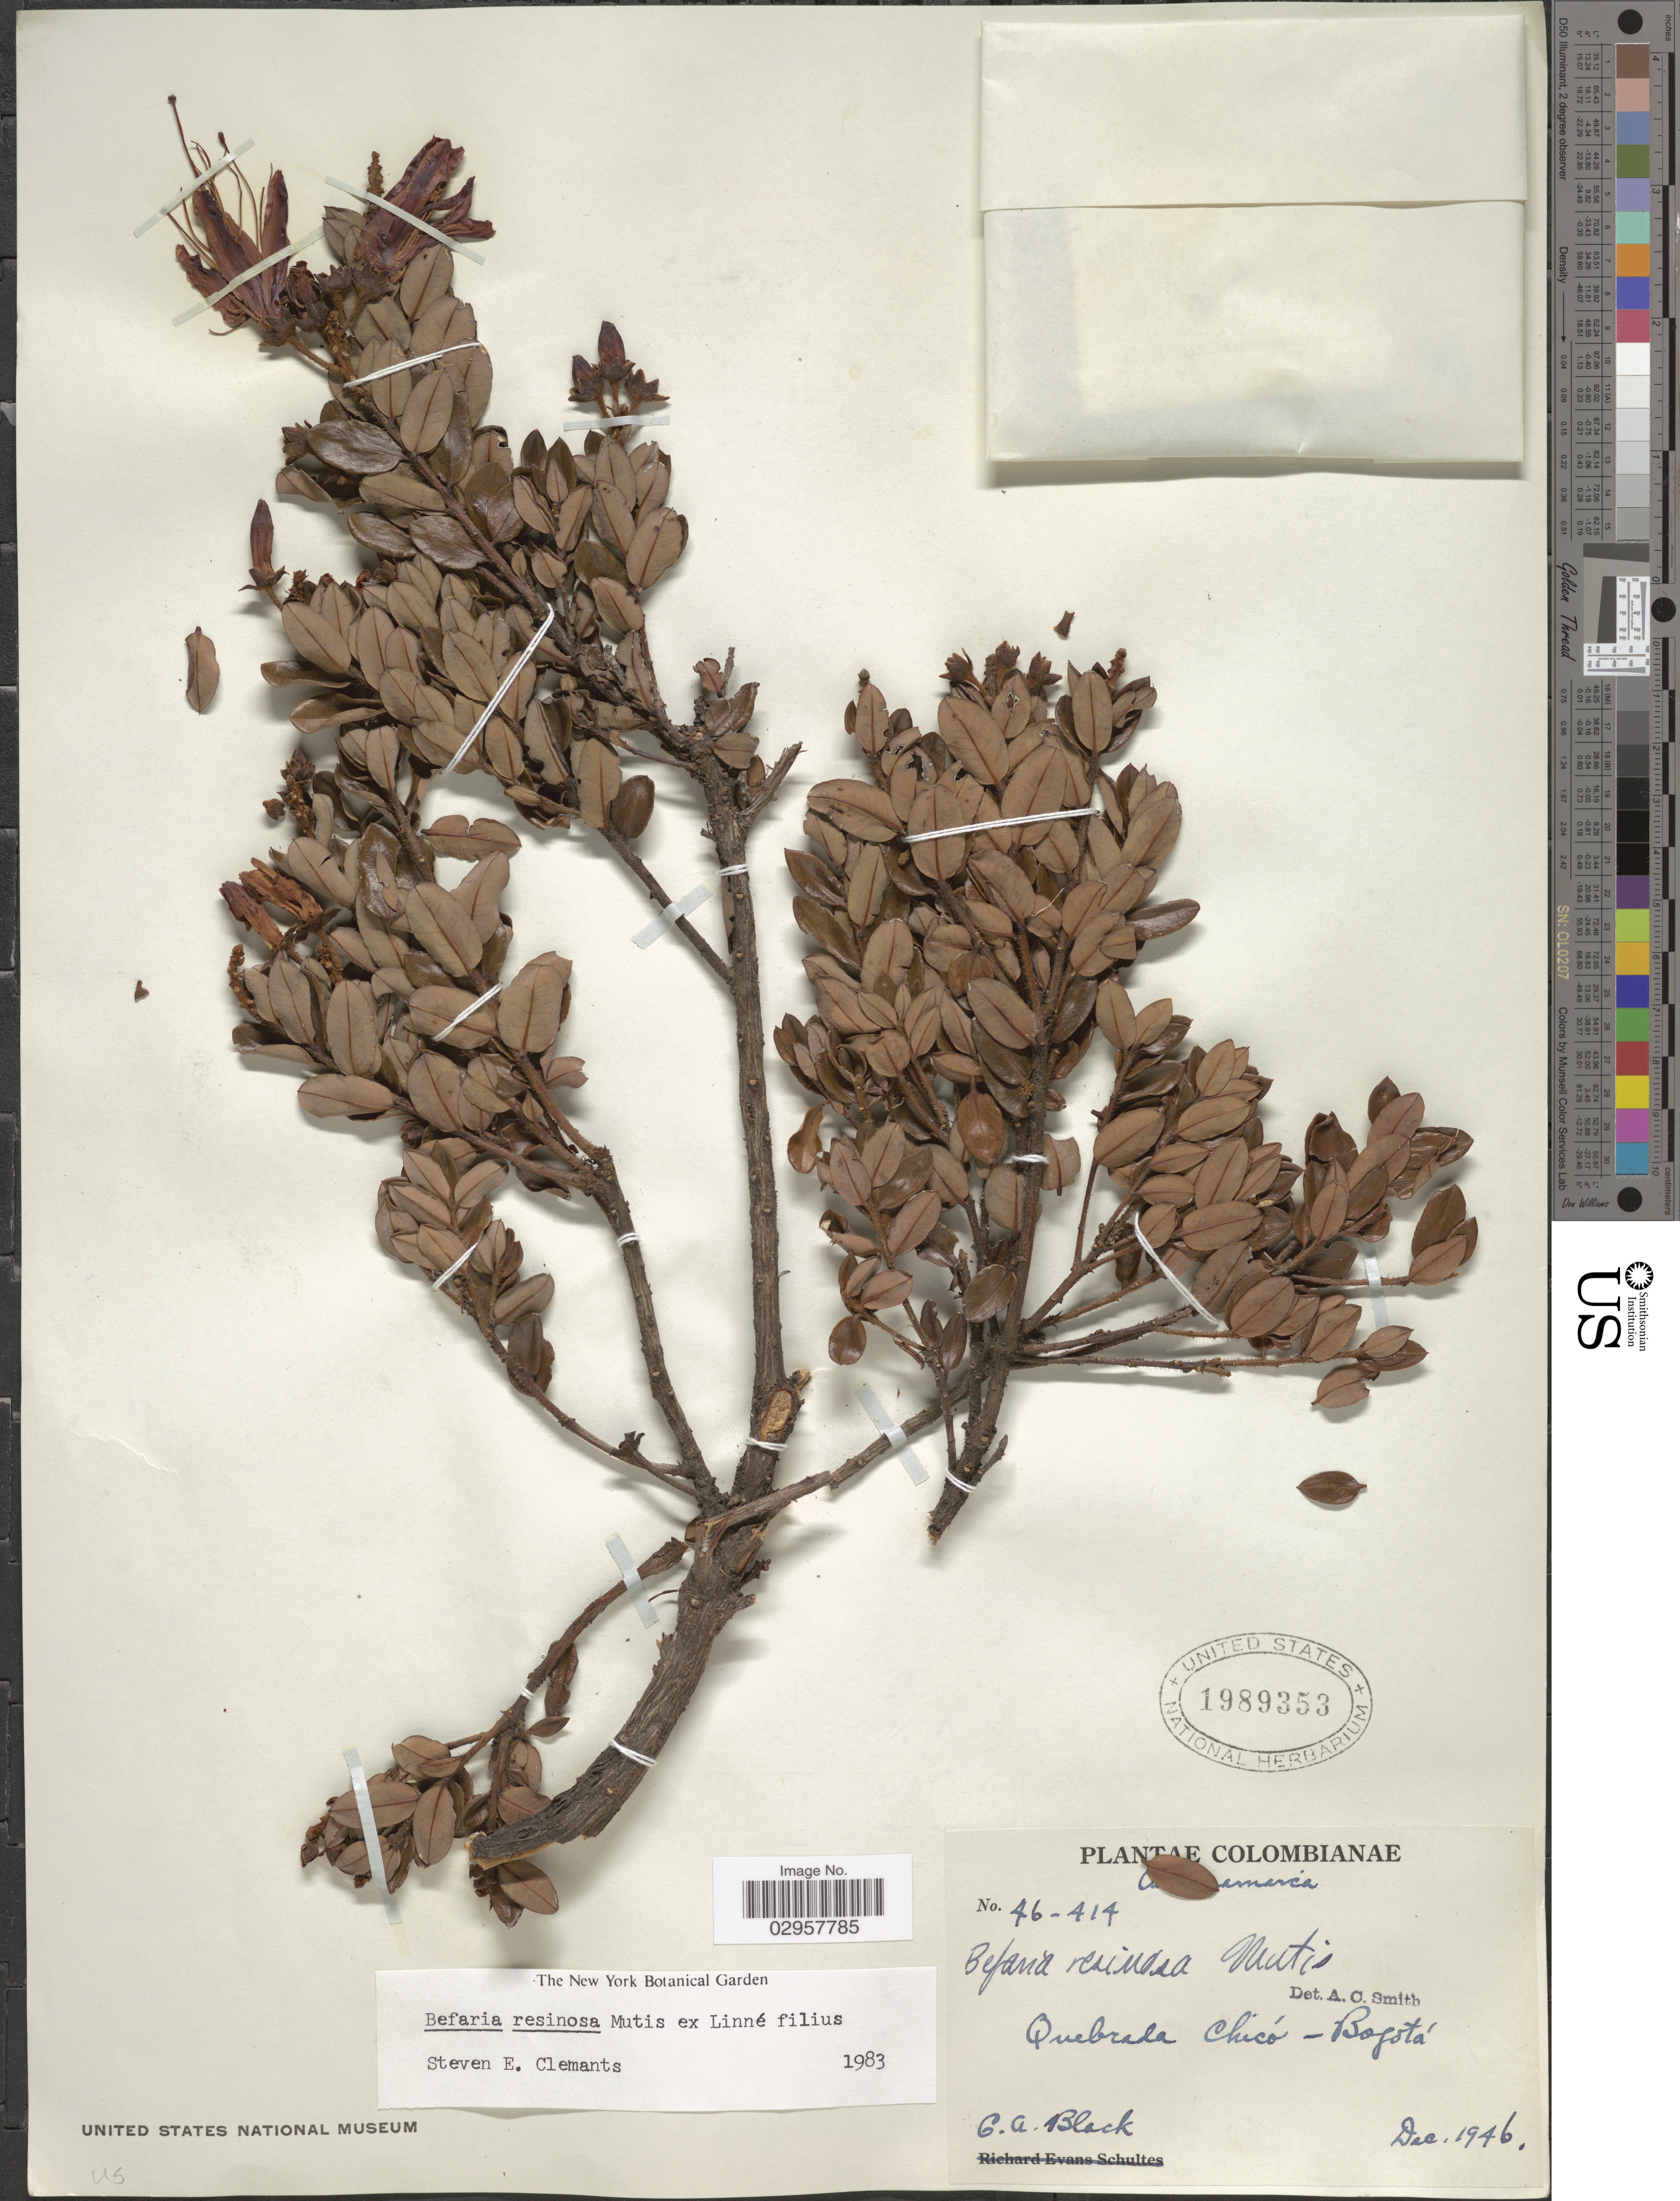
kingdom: Plantae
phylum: Tracheophyta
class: Magnoliopsida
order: Ericales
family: Ericaceae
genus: Befaria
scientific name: Befaria resinosa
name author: Mutis ex L. f.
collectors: G. A. Black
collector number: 46-414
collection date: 1946-12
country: Colombia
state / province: Cundinamarca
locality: Quebrada Chicó-Bogotá.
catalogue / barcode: US 1989353